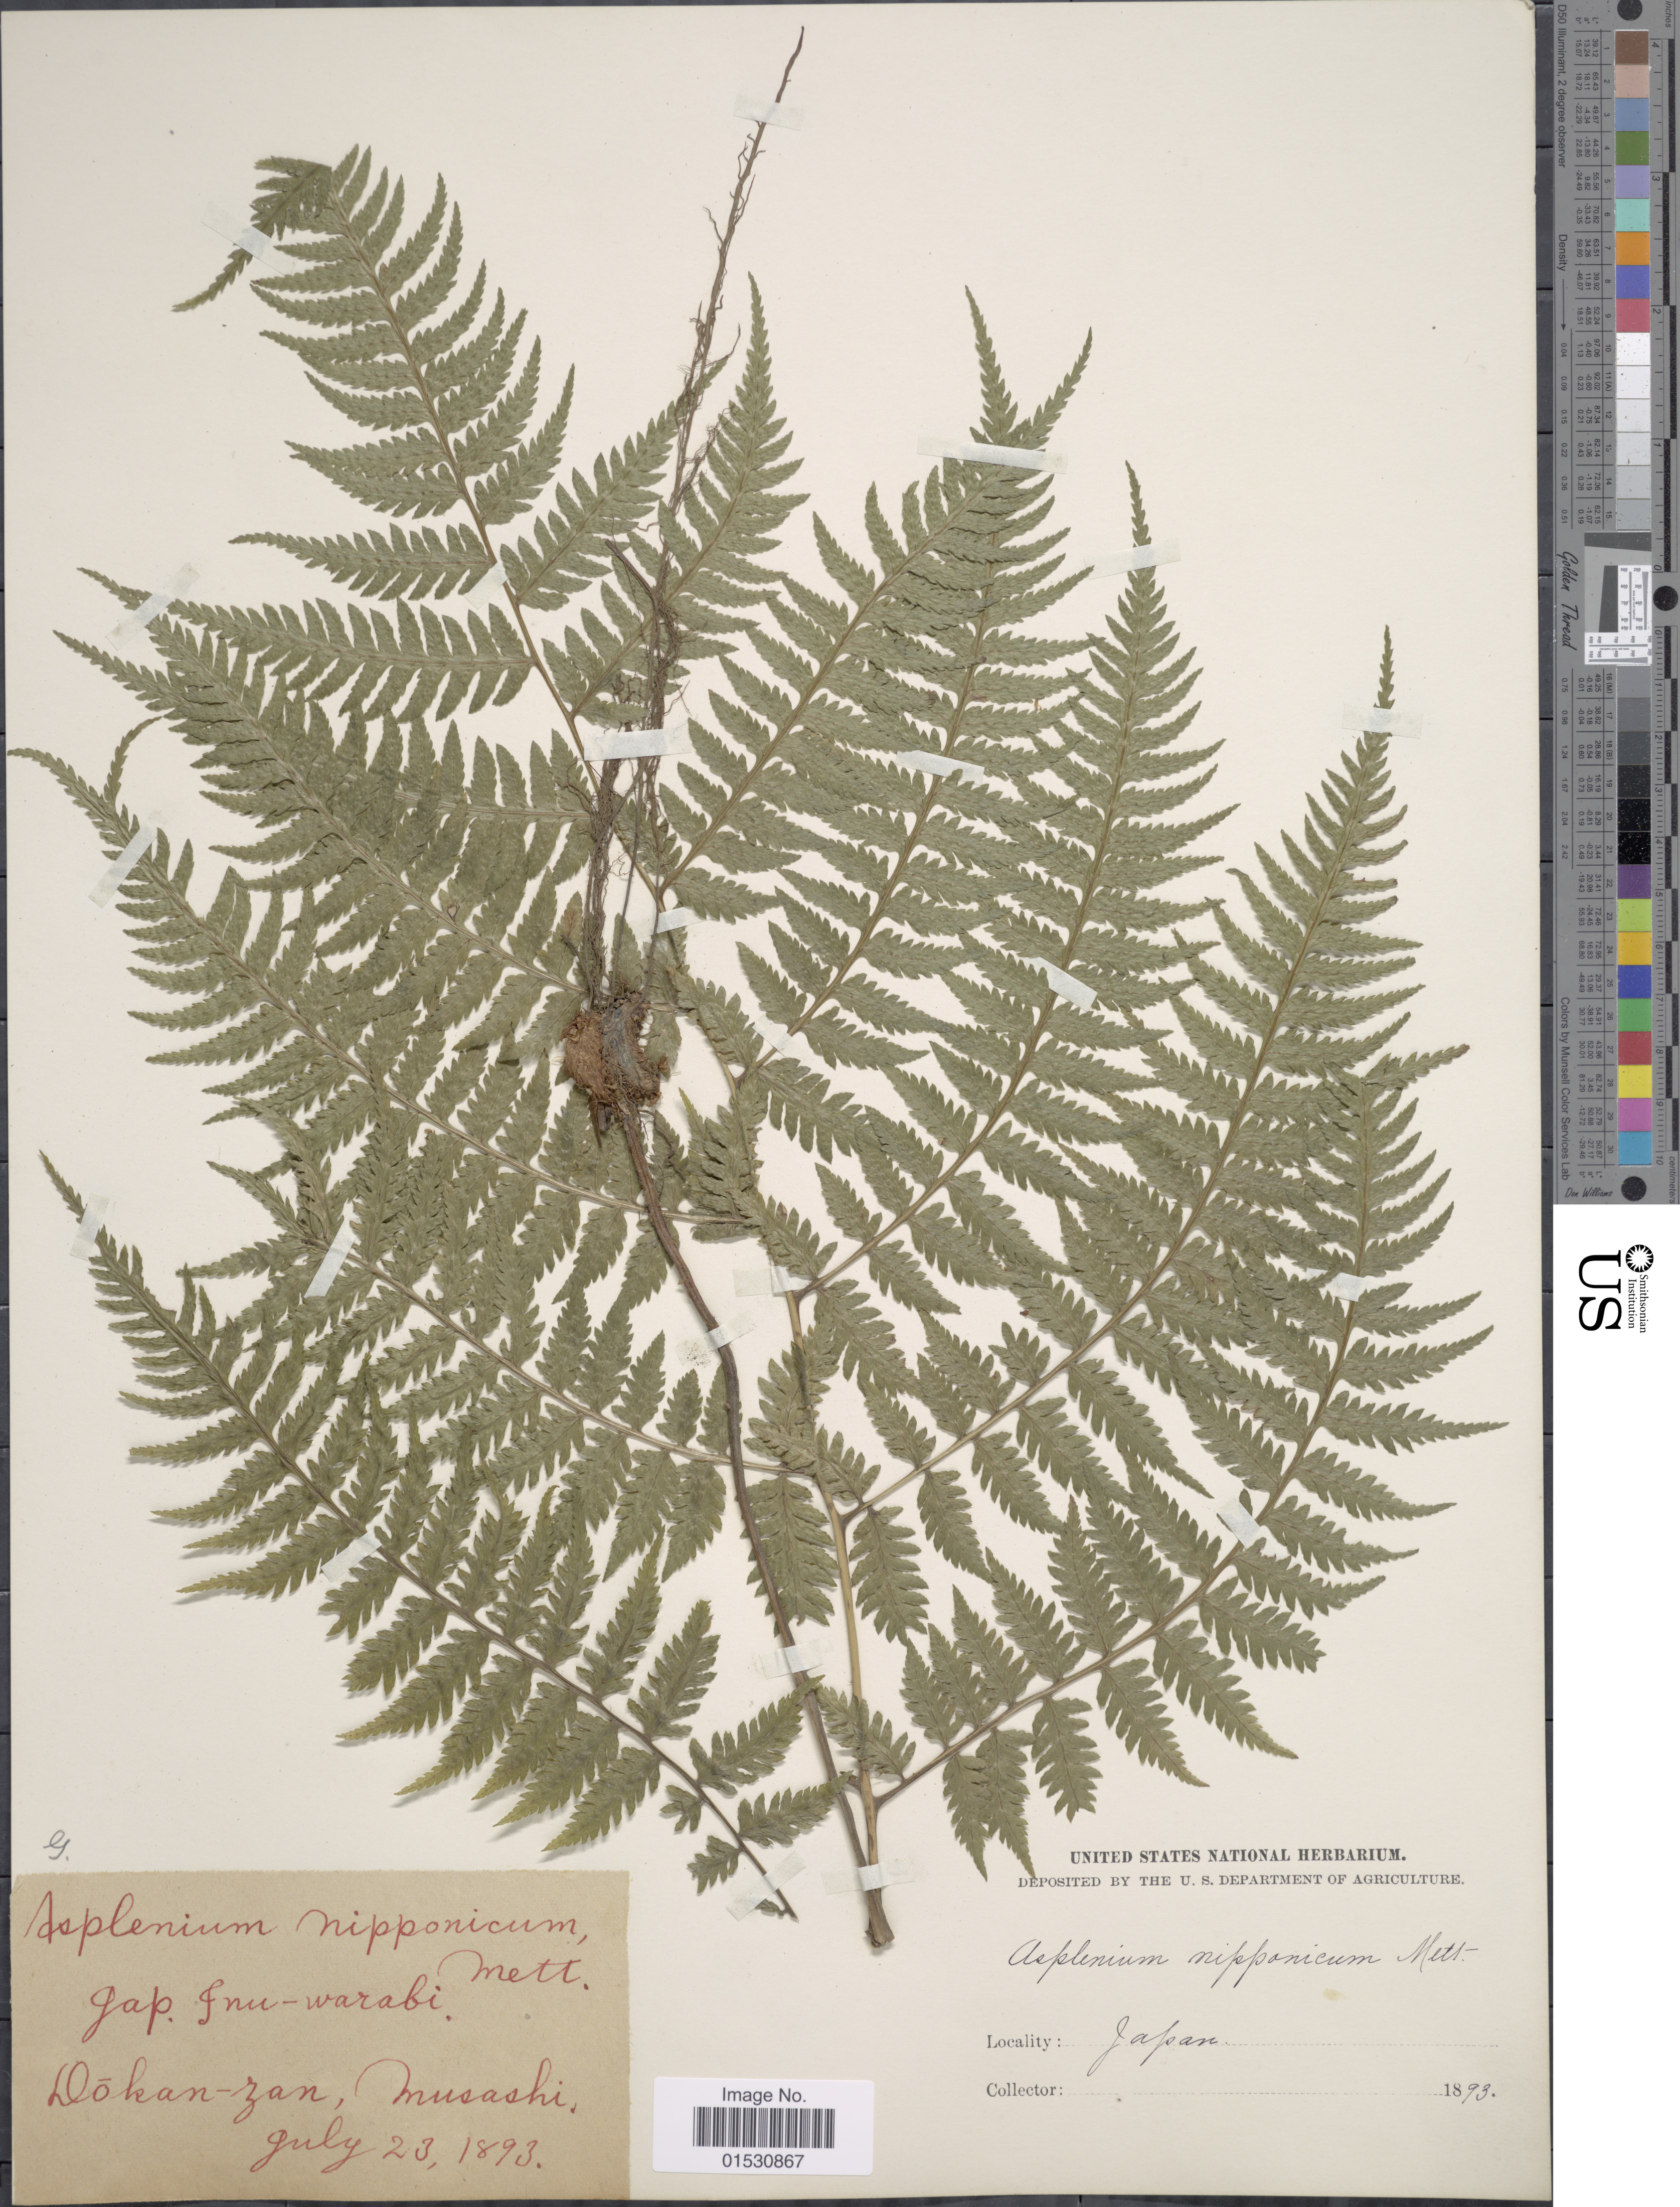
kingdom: Plantae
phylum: Tracheophyta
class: Polypodiopsida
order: Polypodiales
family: Athyriaceae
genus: Athyrium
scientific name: Athyrium nipponicum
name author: (Mett.) Hance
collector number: s.n,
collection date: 1893-07-23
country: Japan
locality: Jap. Tnu-warabi. Dokan-zan, Musashi.